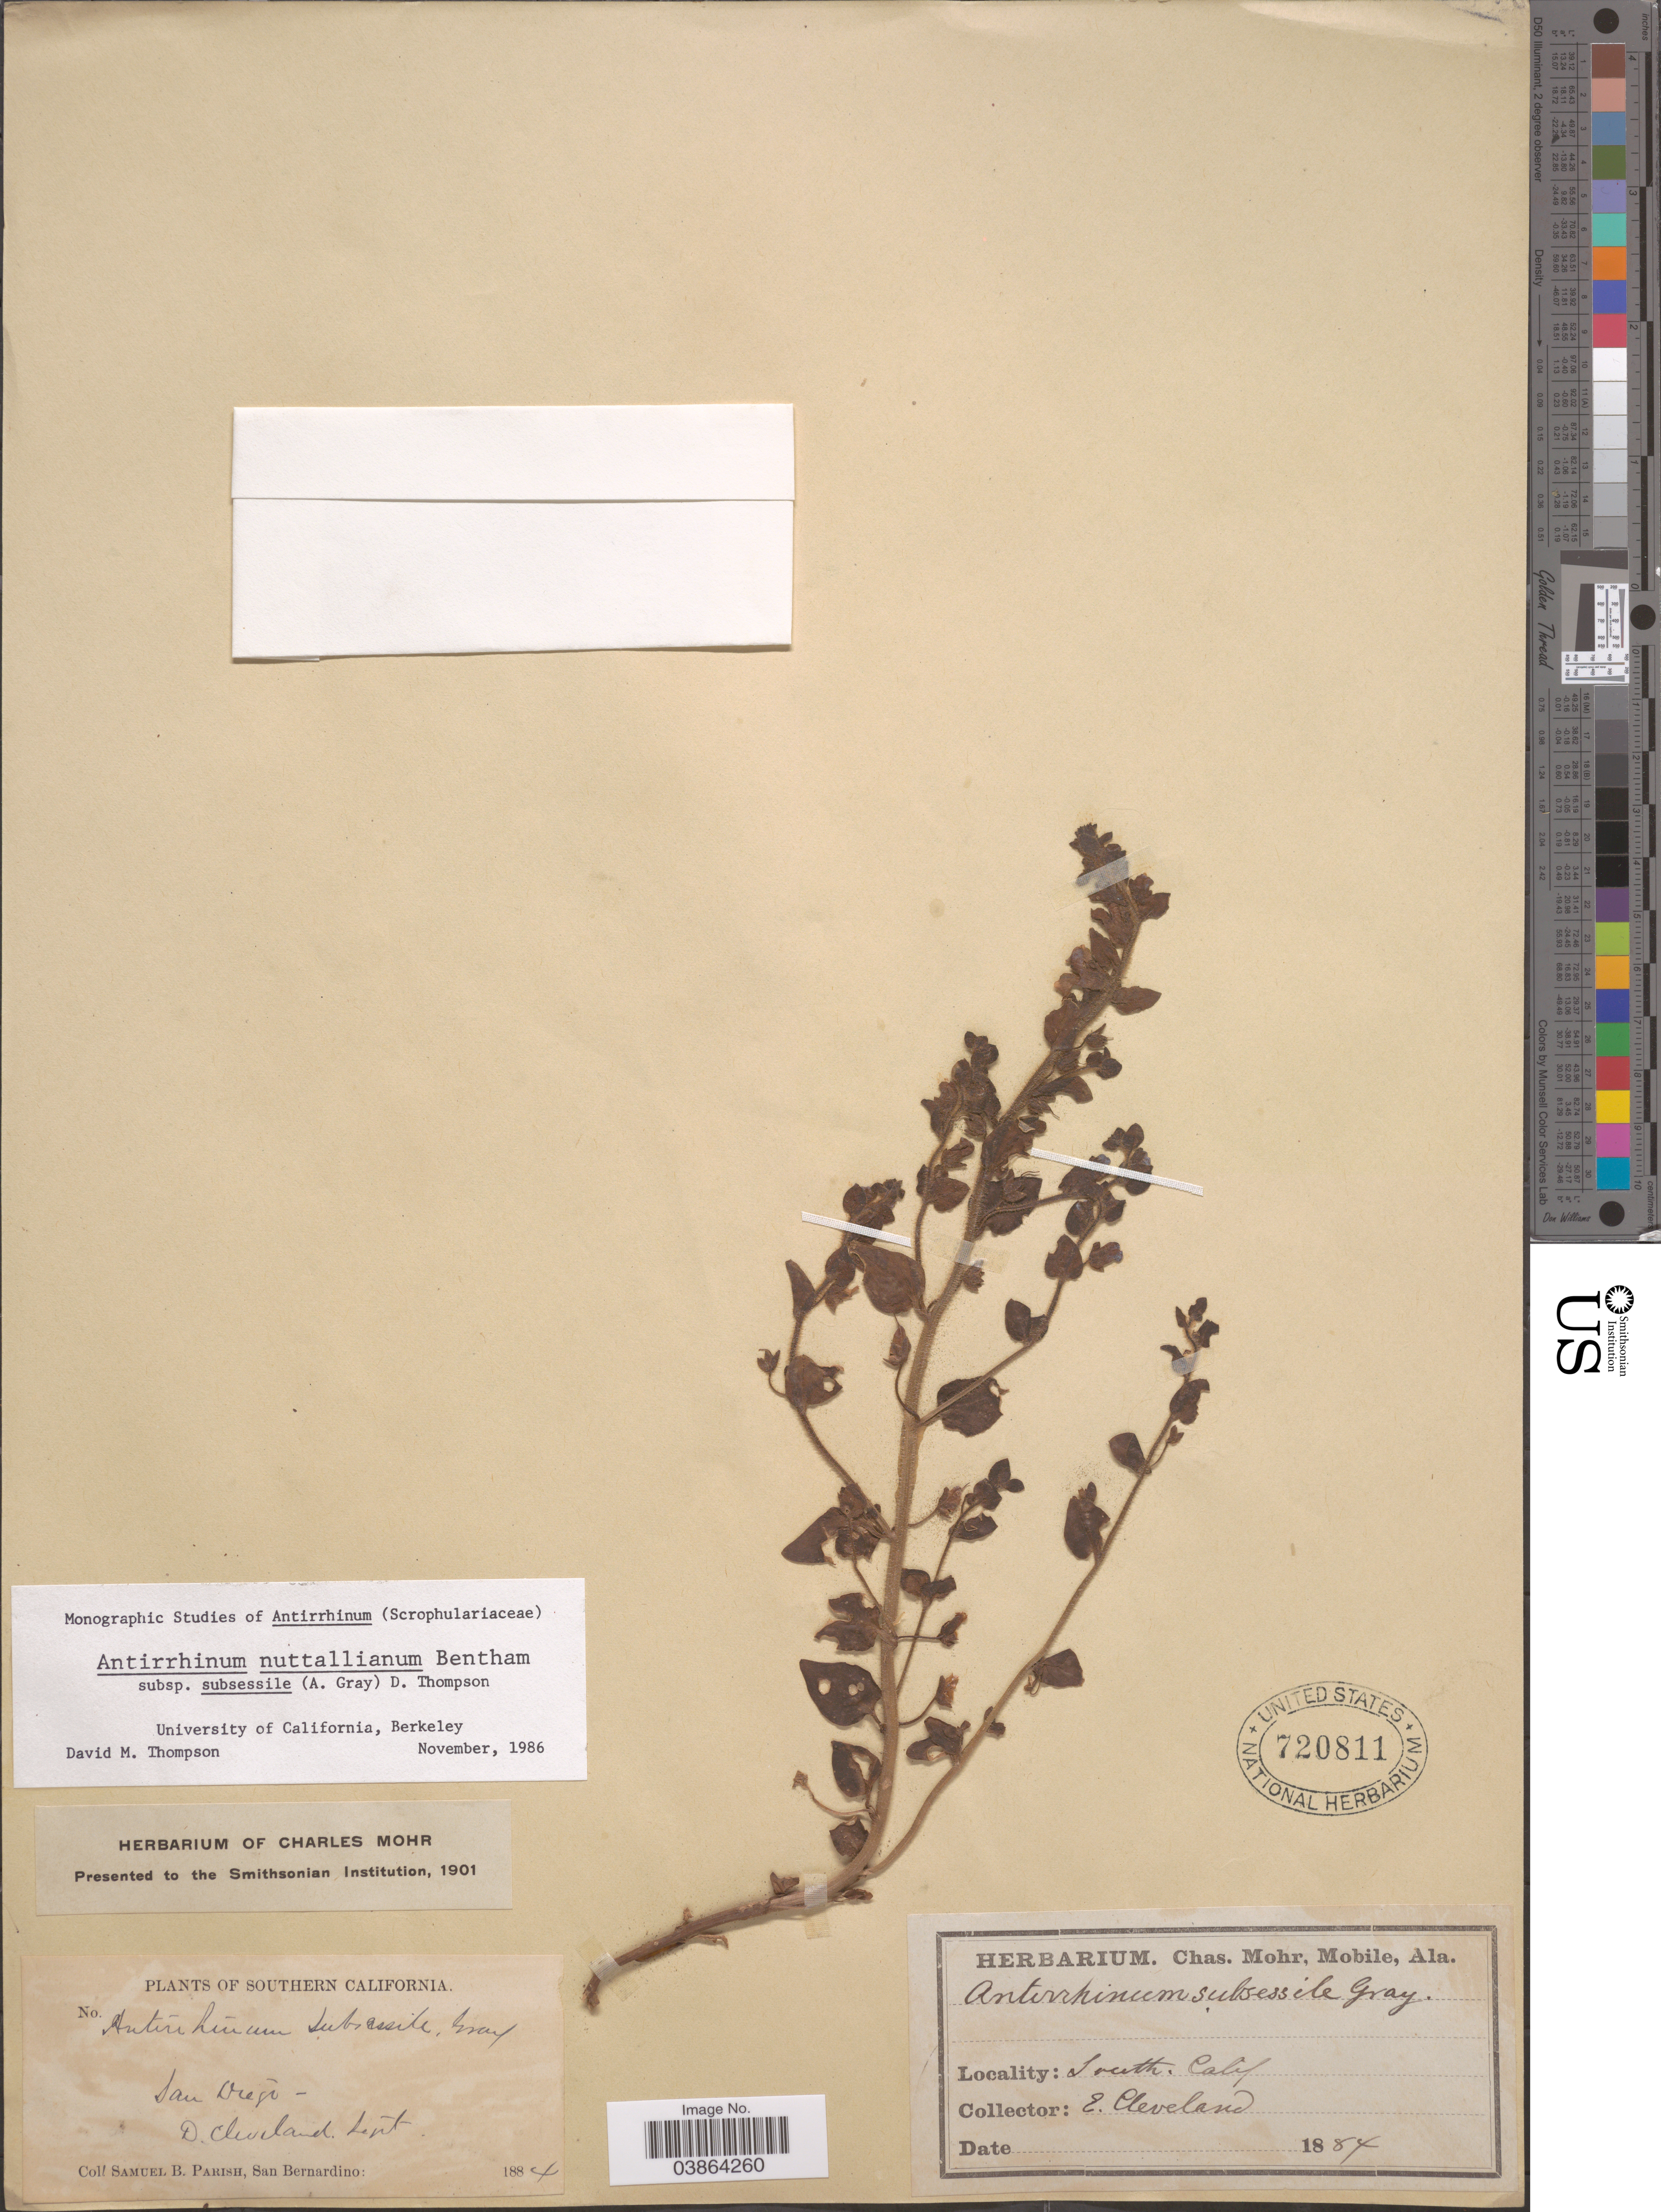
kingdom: Plantae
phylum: Tracheophyta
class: Magnoliopsida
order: Lamiales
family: Plantaginaceae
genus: Sairocarpus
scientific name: Sairocarpus nuttallianus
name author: (Benth.) D.A. Sutton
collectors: D. Cleveland & S. B. Parish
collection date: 1884-09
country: United States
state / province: California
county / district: San Diego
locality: Southern California. San Diego.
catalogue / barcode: US 720811